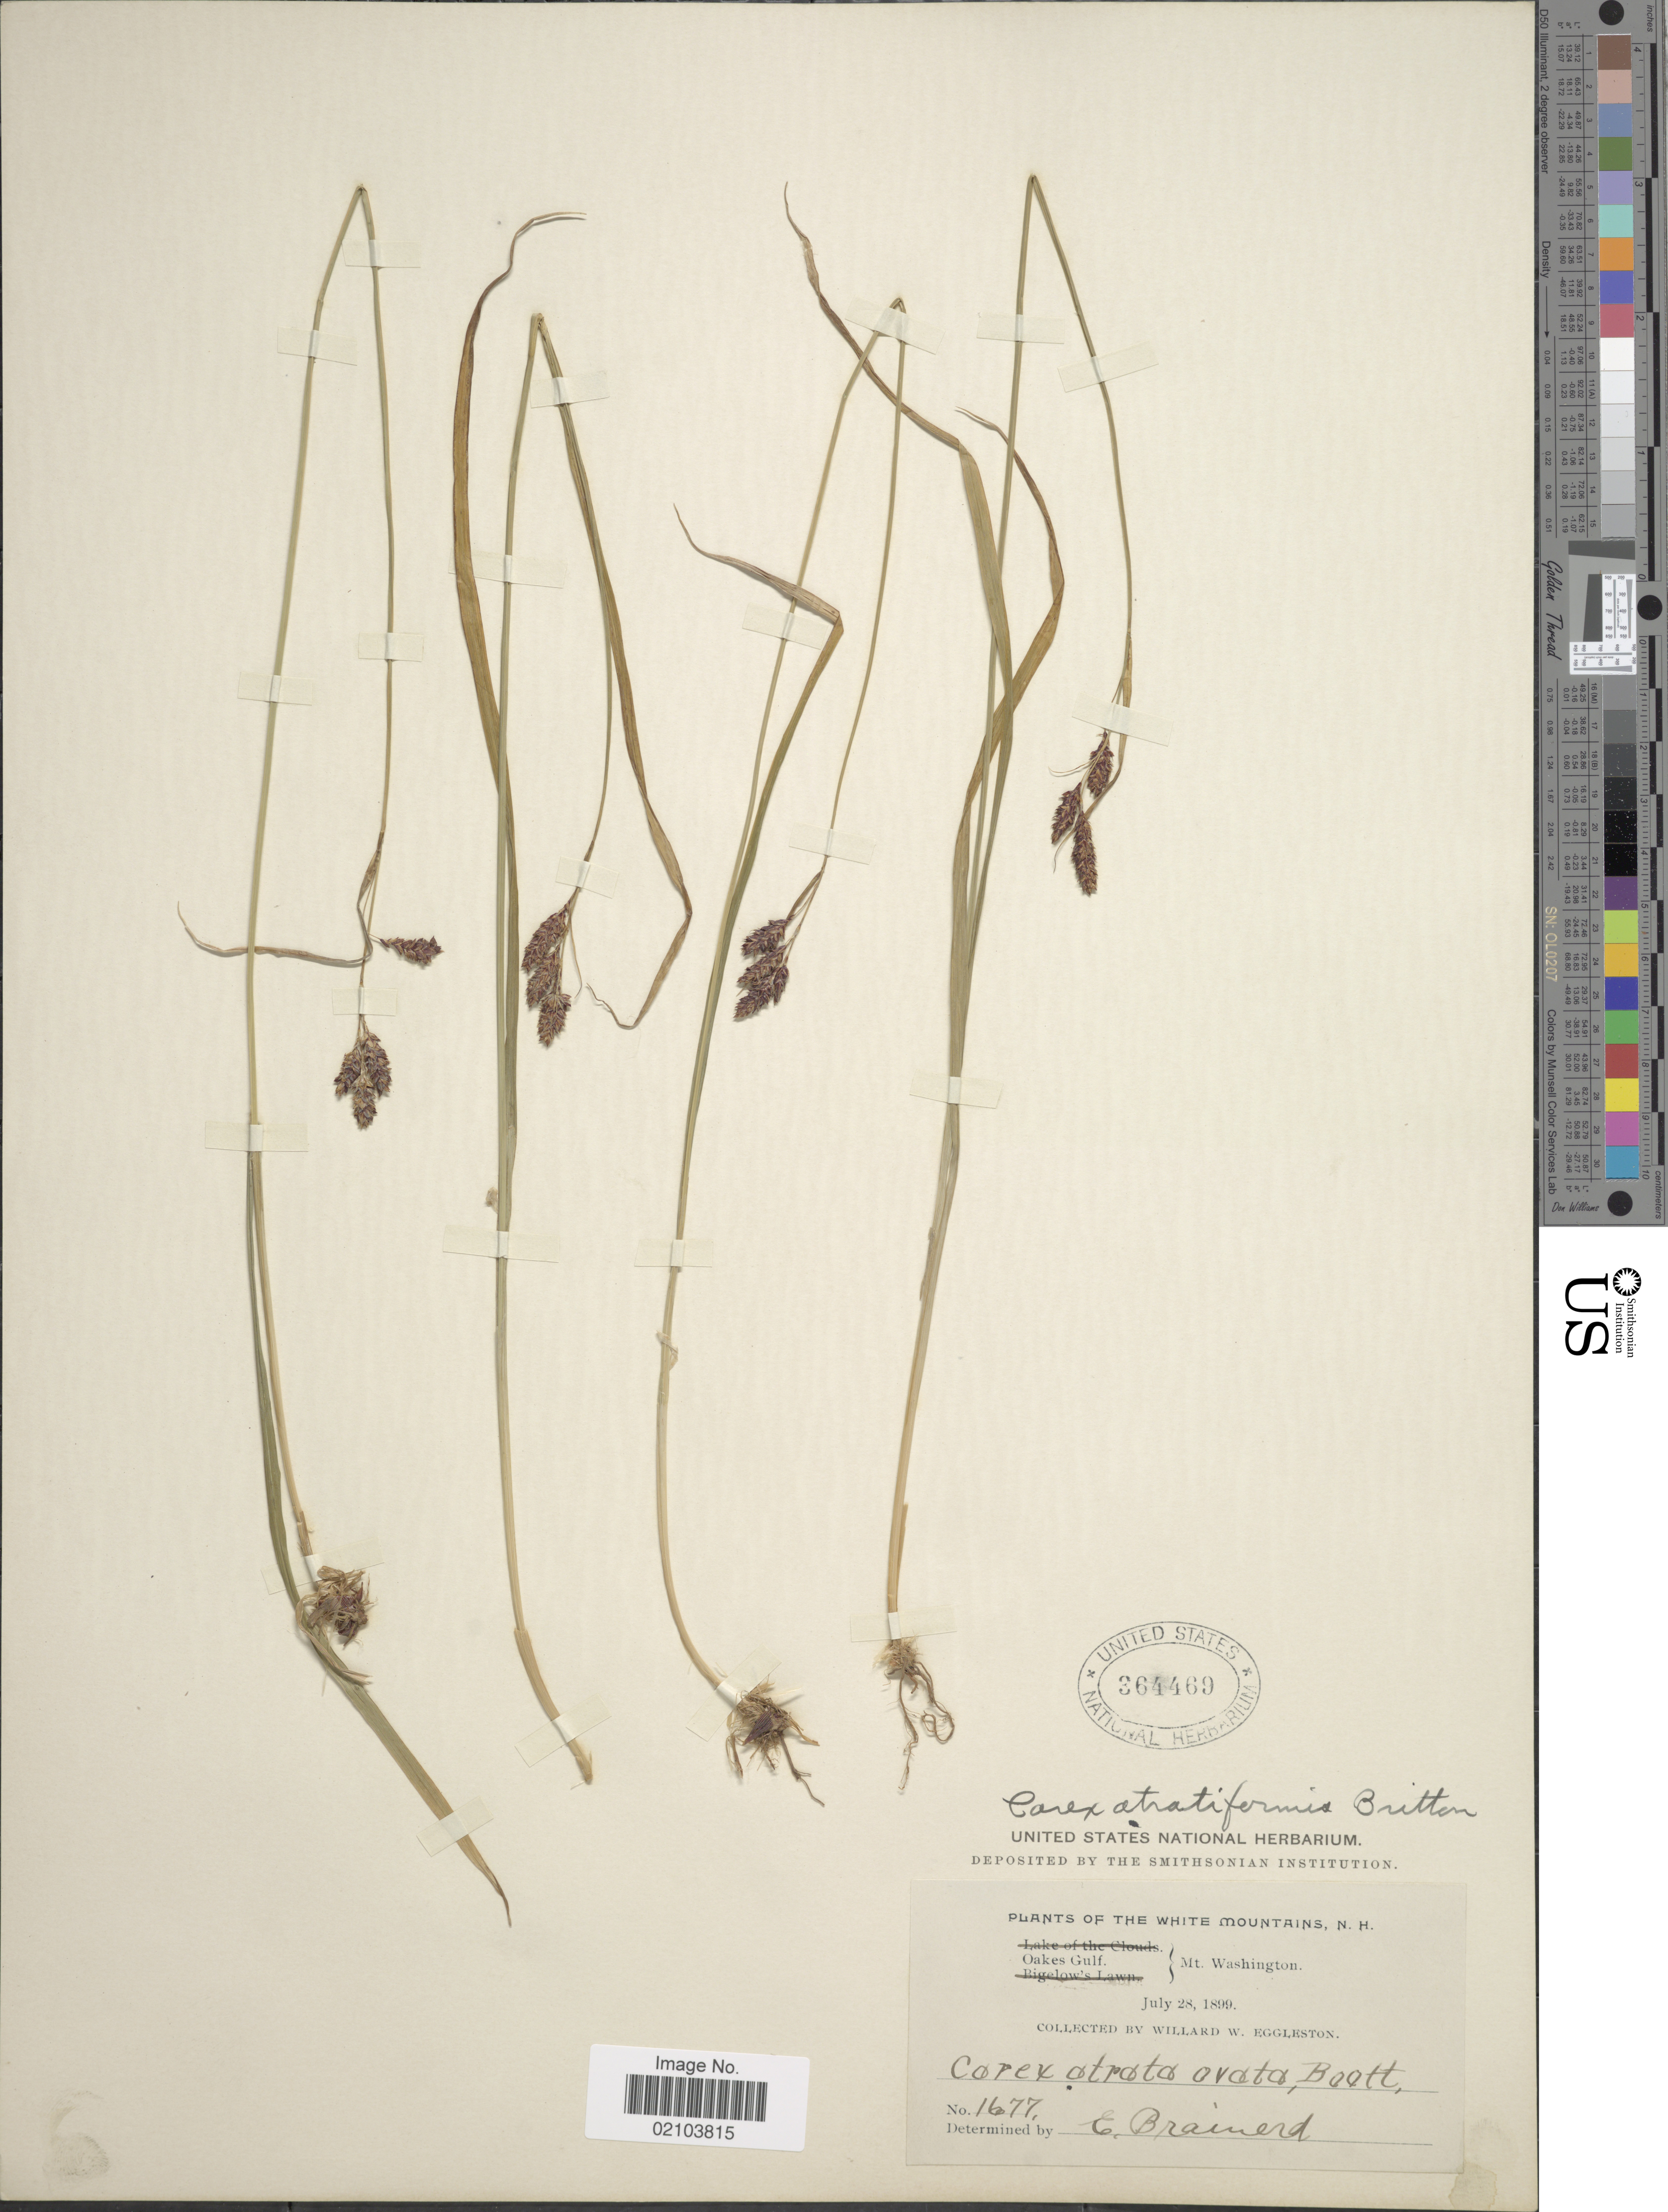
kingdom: Plantae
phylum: Tracheophyta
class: Liliopsida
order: Poales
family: Cyperaceae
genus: Carex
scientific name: Carex atratiformis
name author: Britton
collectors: W. W. Eggleston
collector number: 1677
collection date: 1899-07-28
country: United States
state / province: New Hampshire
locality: White Mountains. Oakes Gulf. Mt. Washington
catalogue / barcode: US 364469